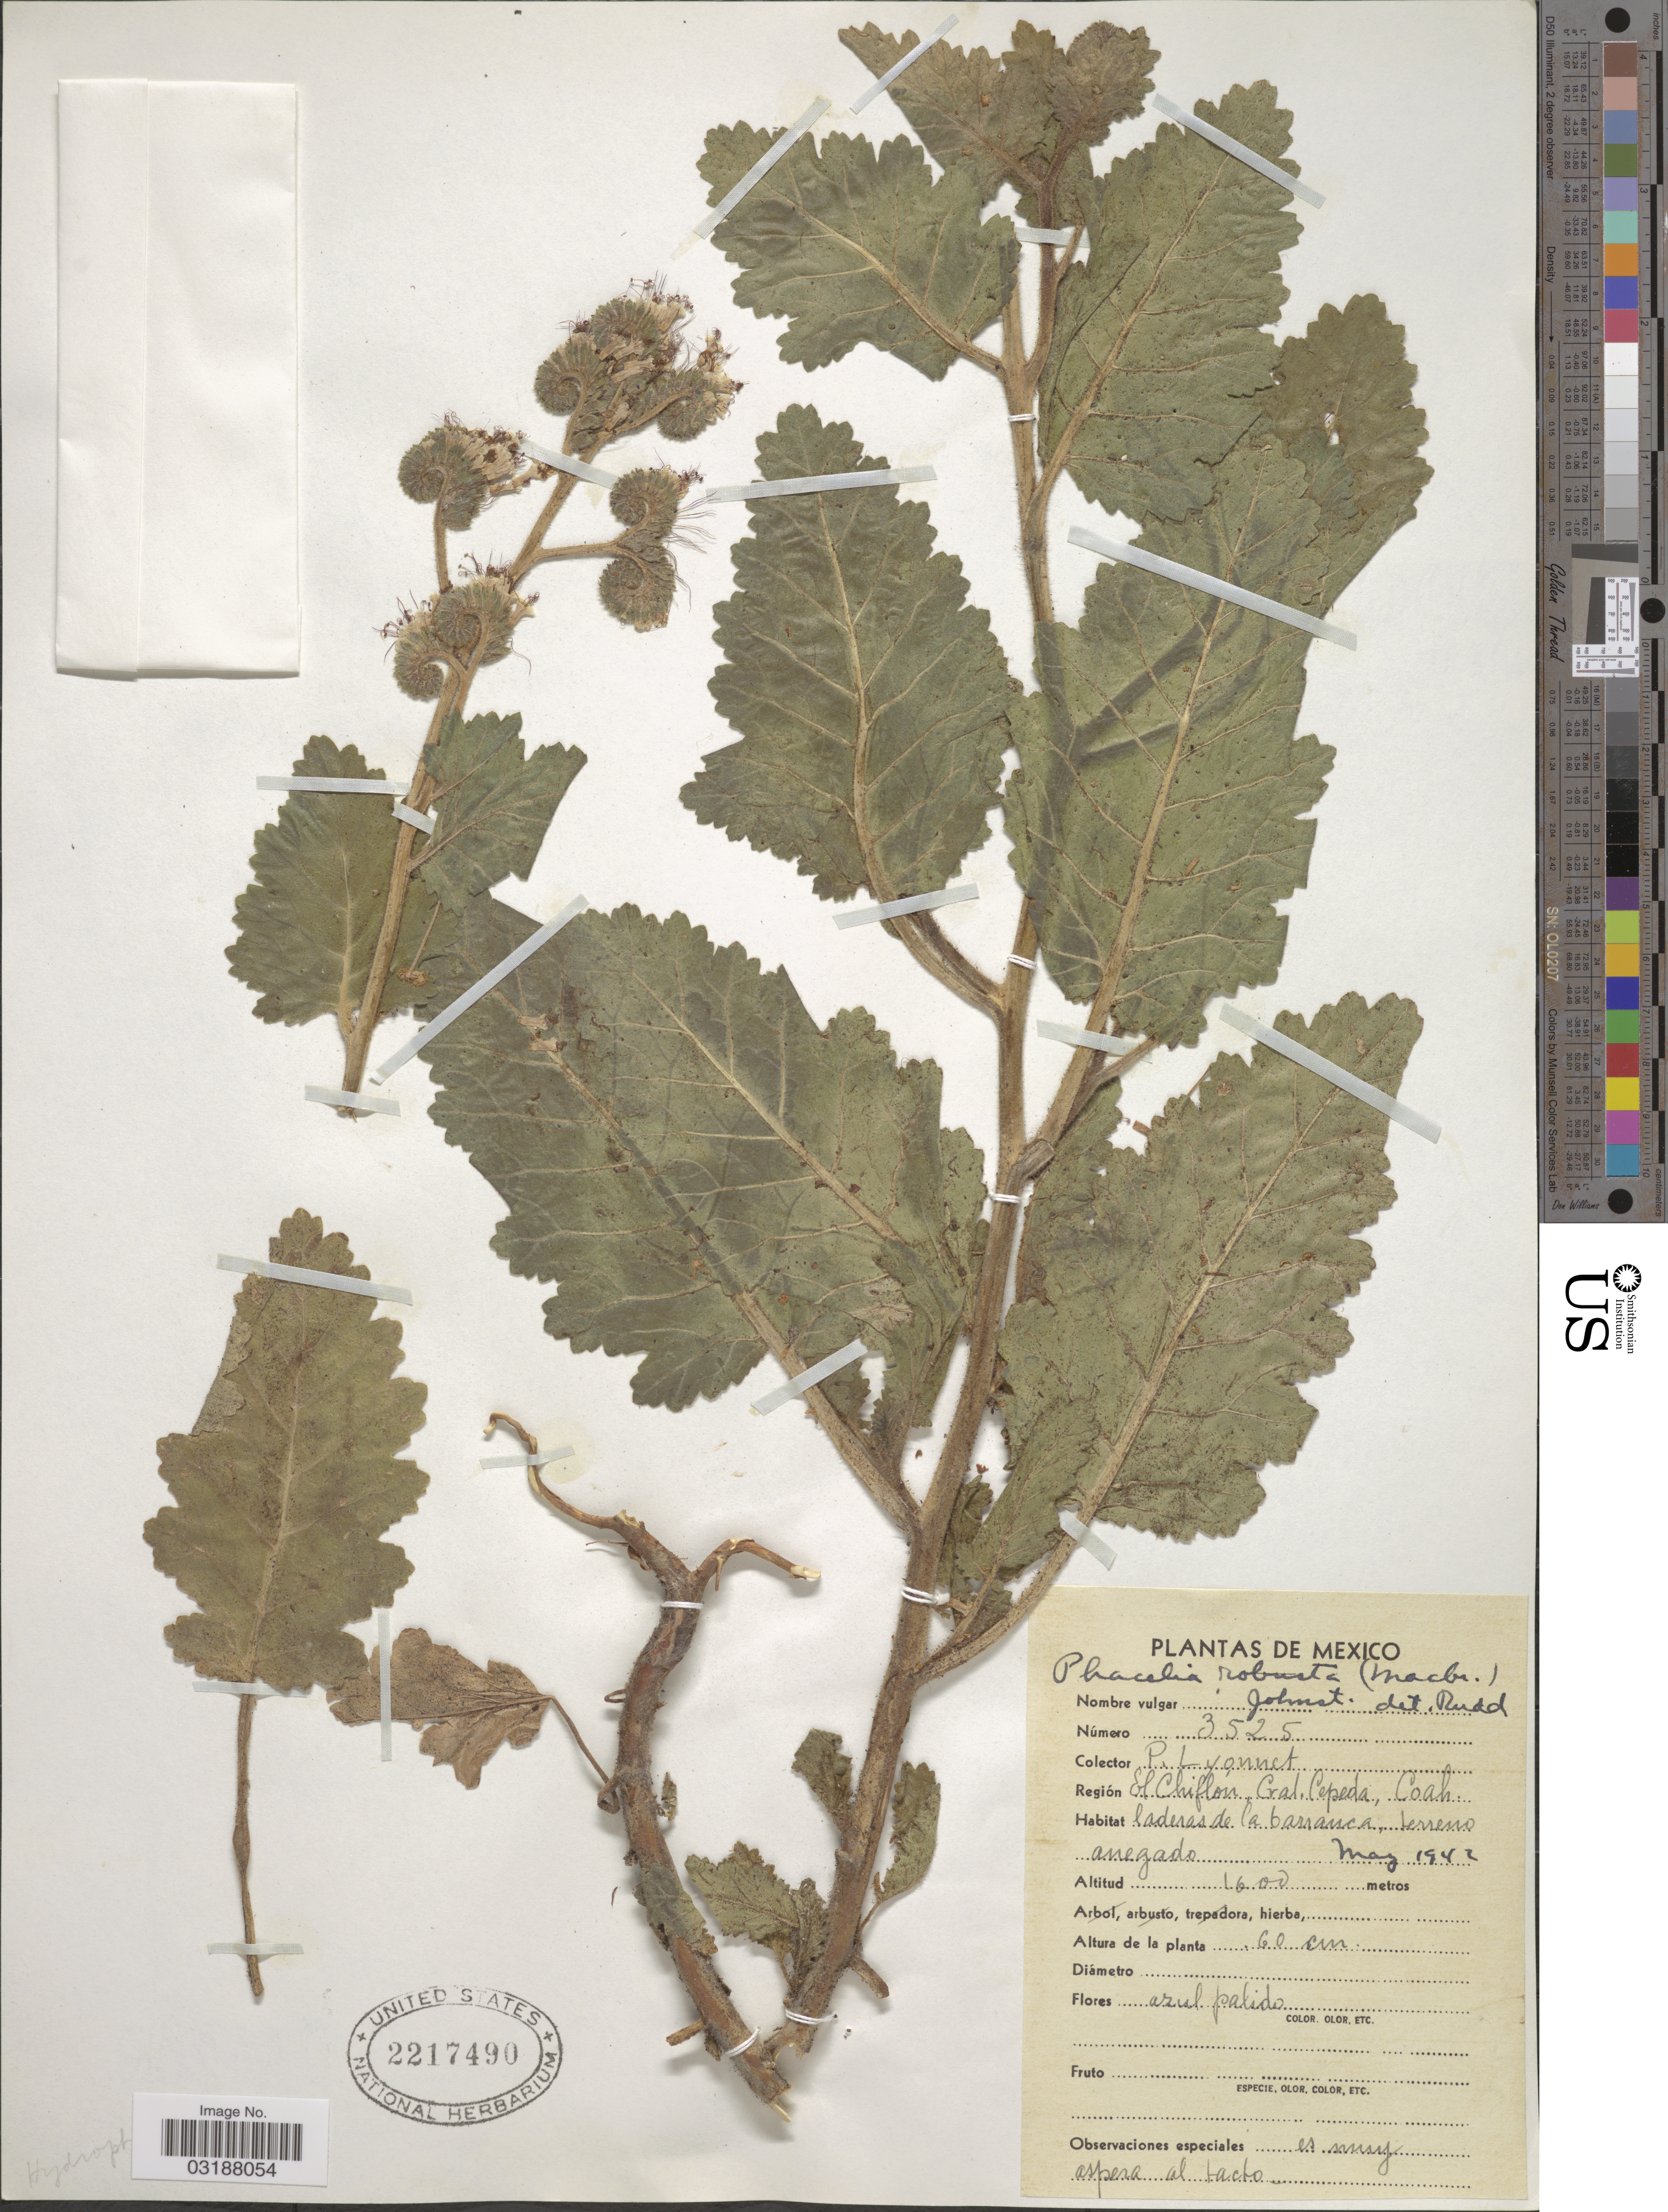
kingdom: Plantae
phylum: Tracheophyta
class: Magnoliopsida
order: Boraginales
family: Hydrophyllaceae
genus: Phacelia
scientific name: Phacelia robusta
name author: (J.F. Macbr.) I.M. Johnst.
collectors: P. Lyonnet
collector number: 3525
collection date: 1942-05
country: Mexico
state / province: Coahuila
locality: Región El Chiffón, Gral. Cepeda.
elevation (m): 1600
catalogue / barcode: US 2217490